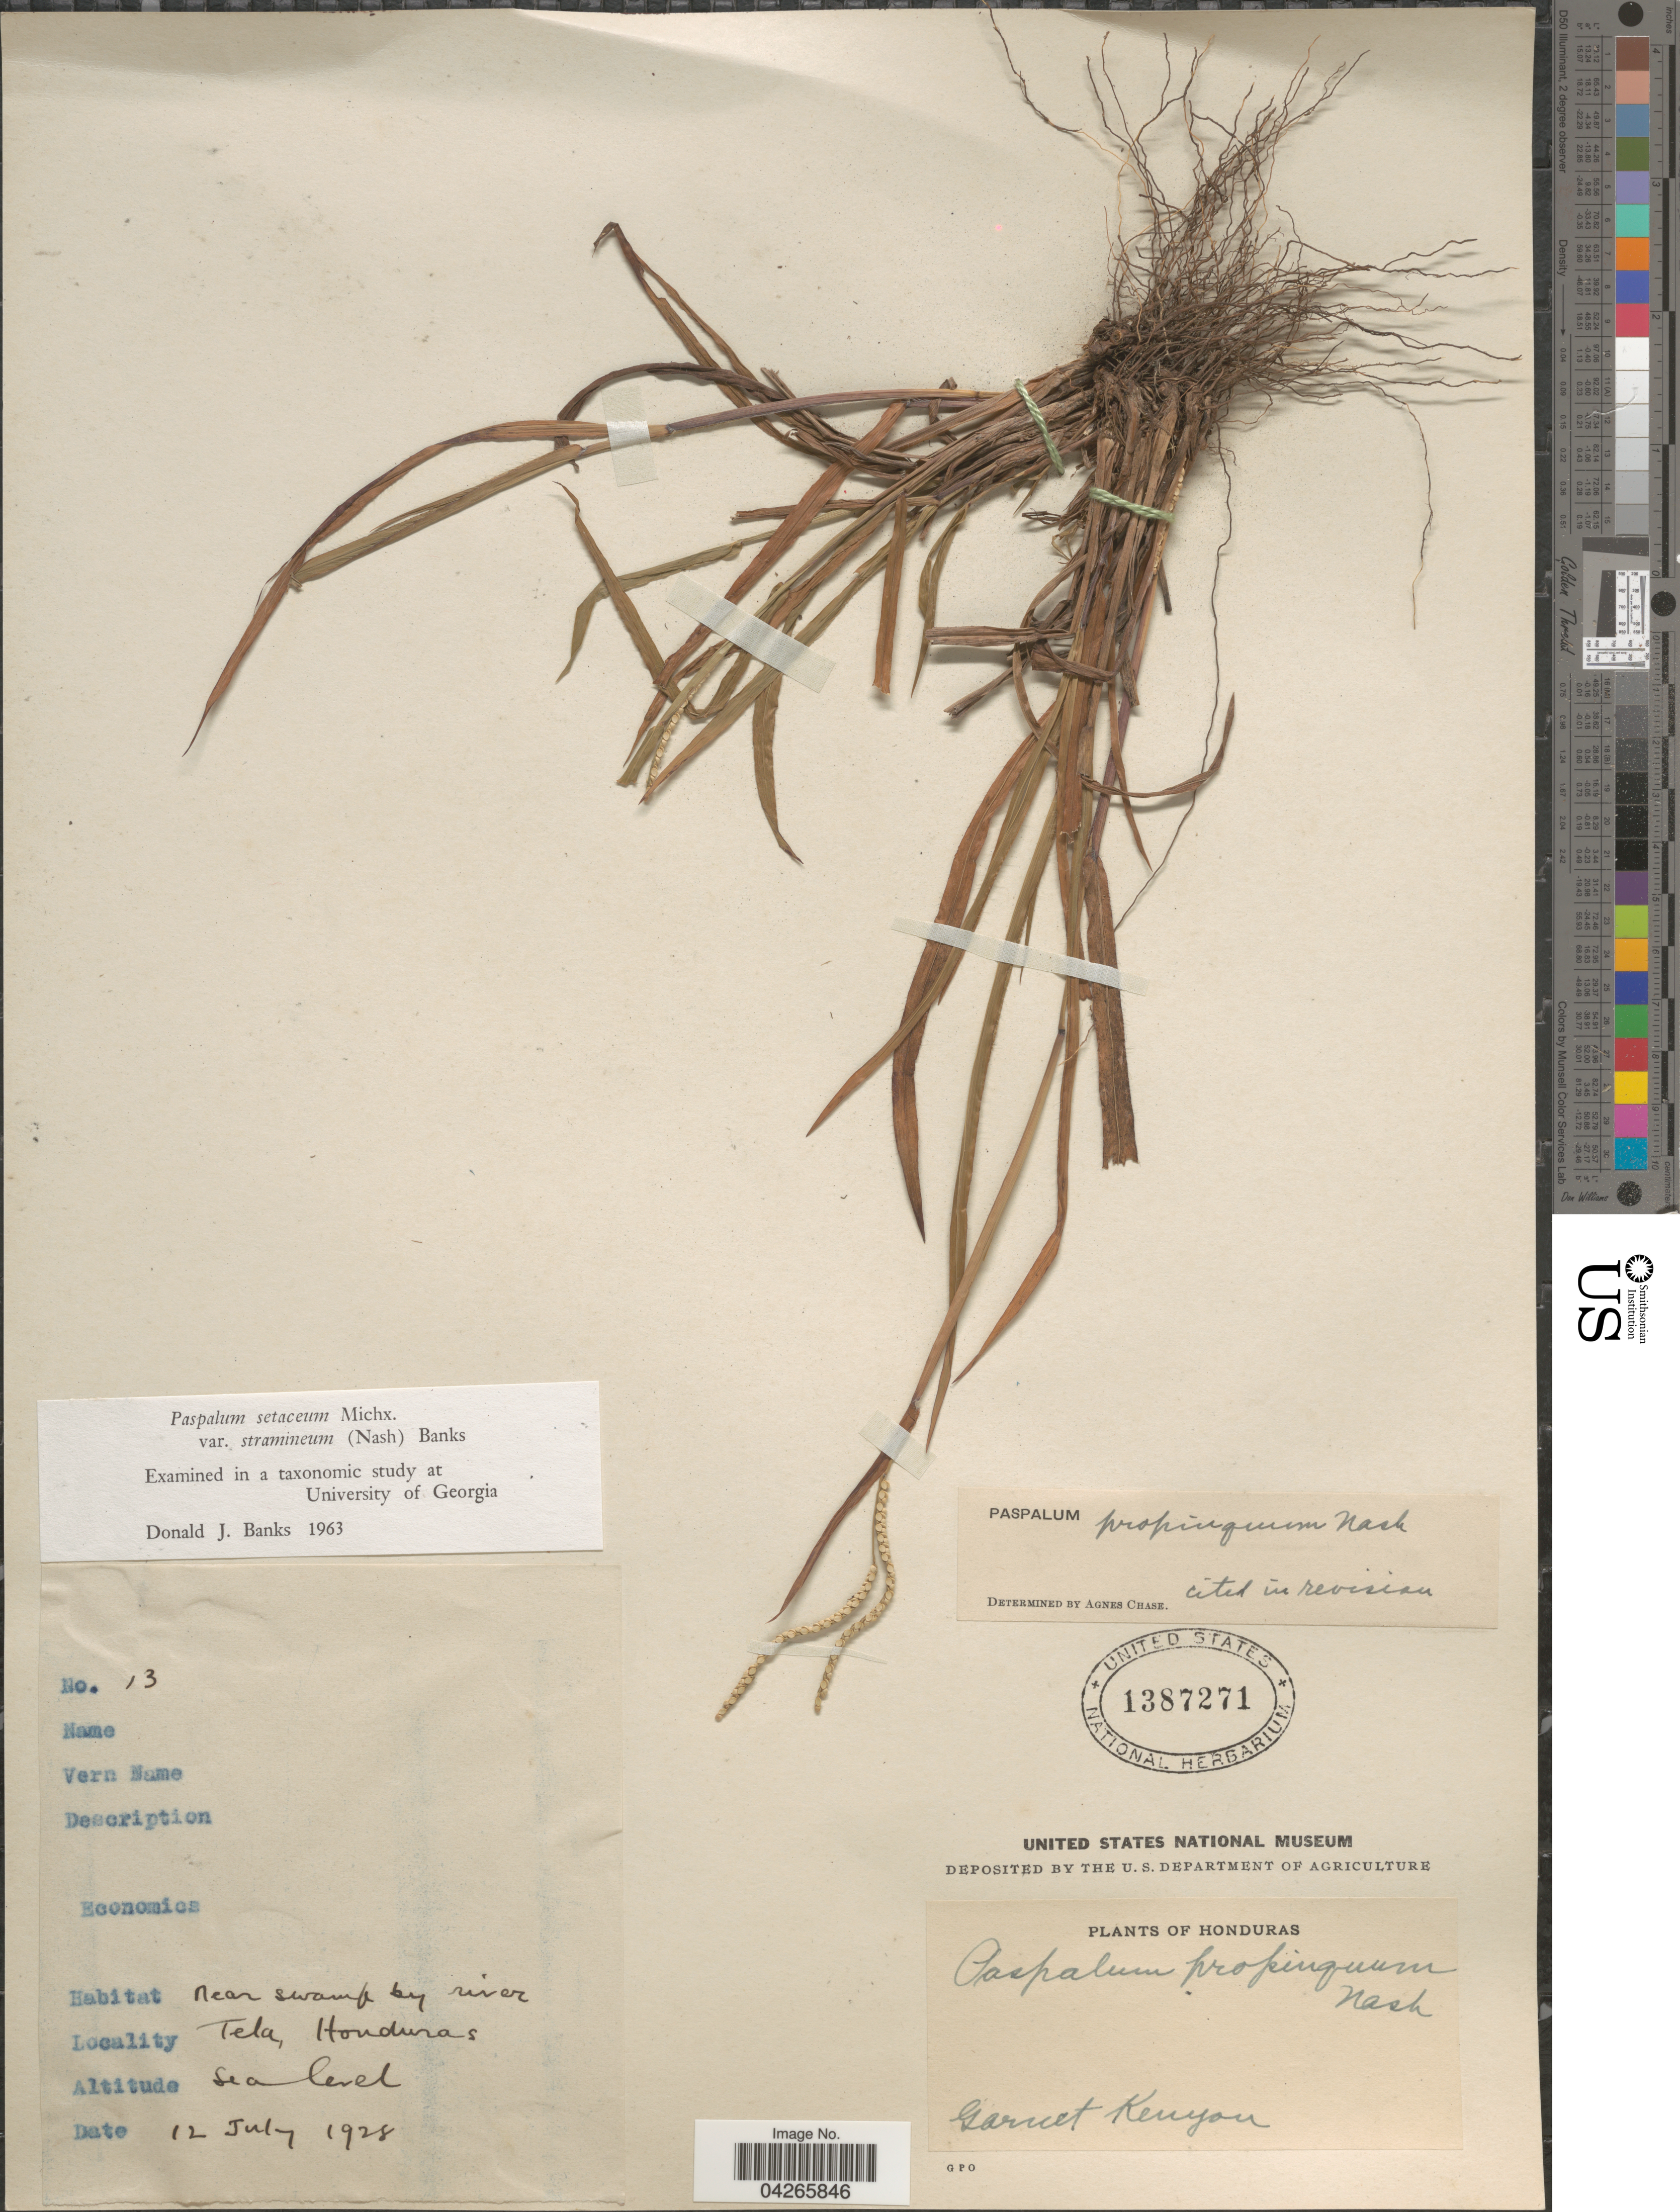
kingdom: Plantae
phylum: Tracheophyta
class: Liliopsida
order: Poales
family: Poaceae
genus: Paspalum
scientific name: Paspalum setaceum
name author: Michx.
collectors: G. Kenyon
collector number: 13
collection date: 1928-07-12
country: Honduras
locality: Tela.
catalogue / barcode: US 1387271